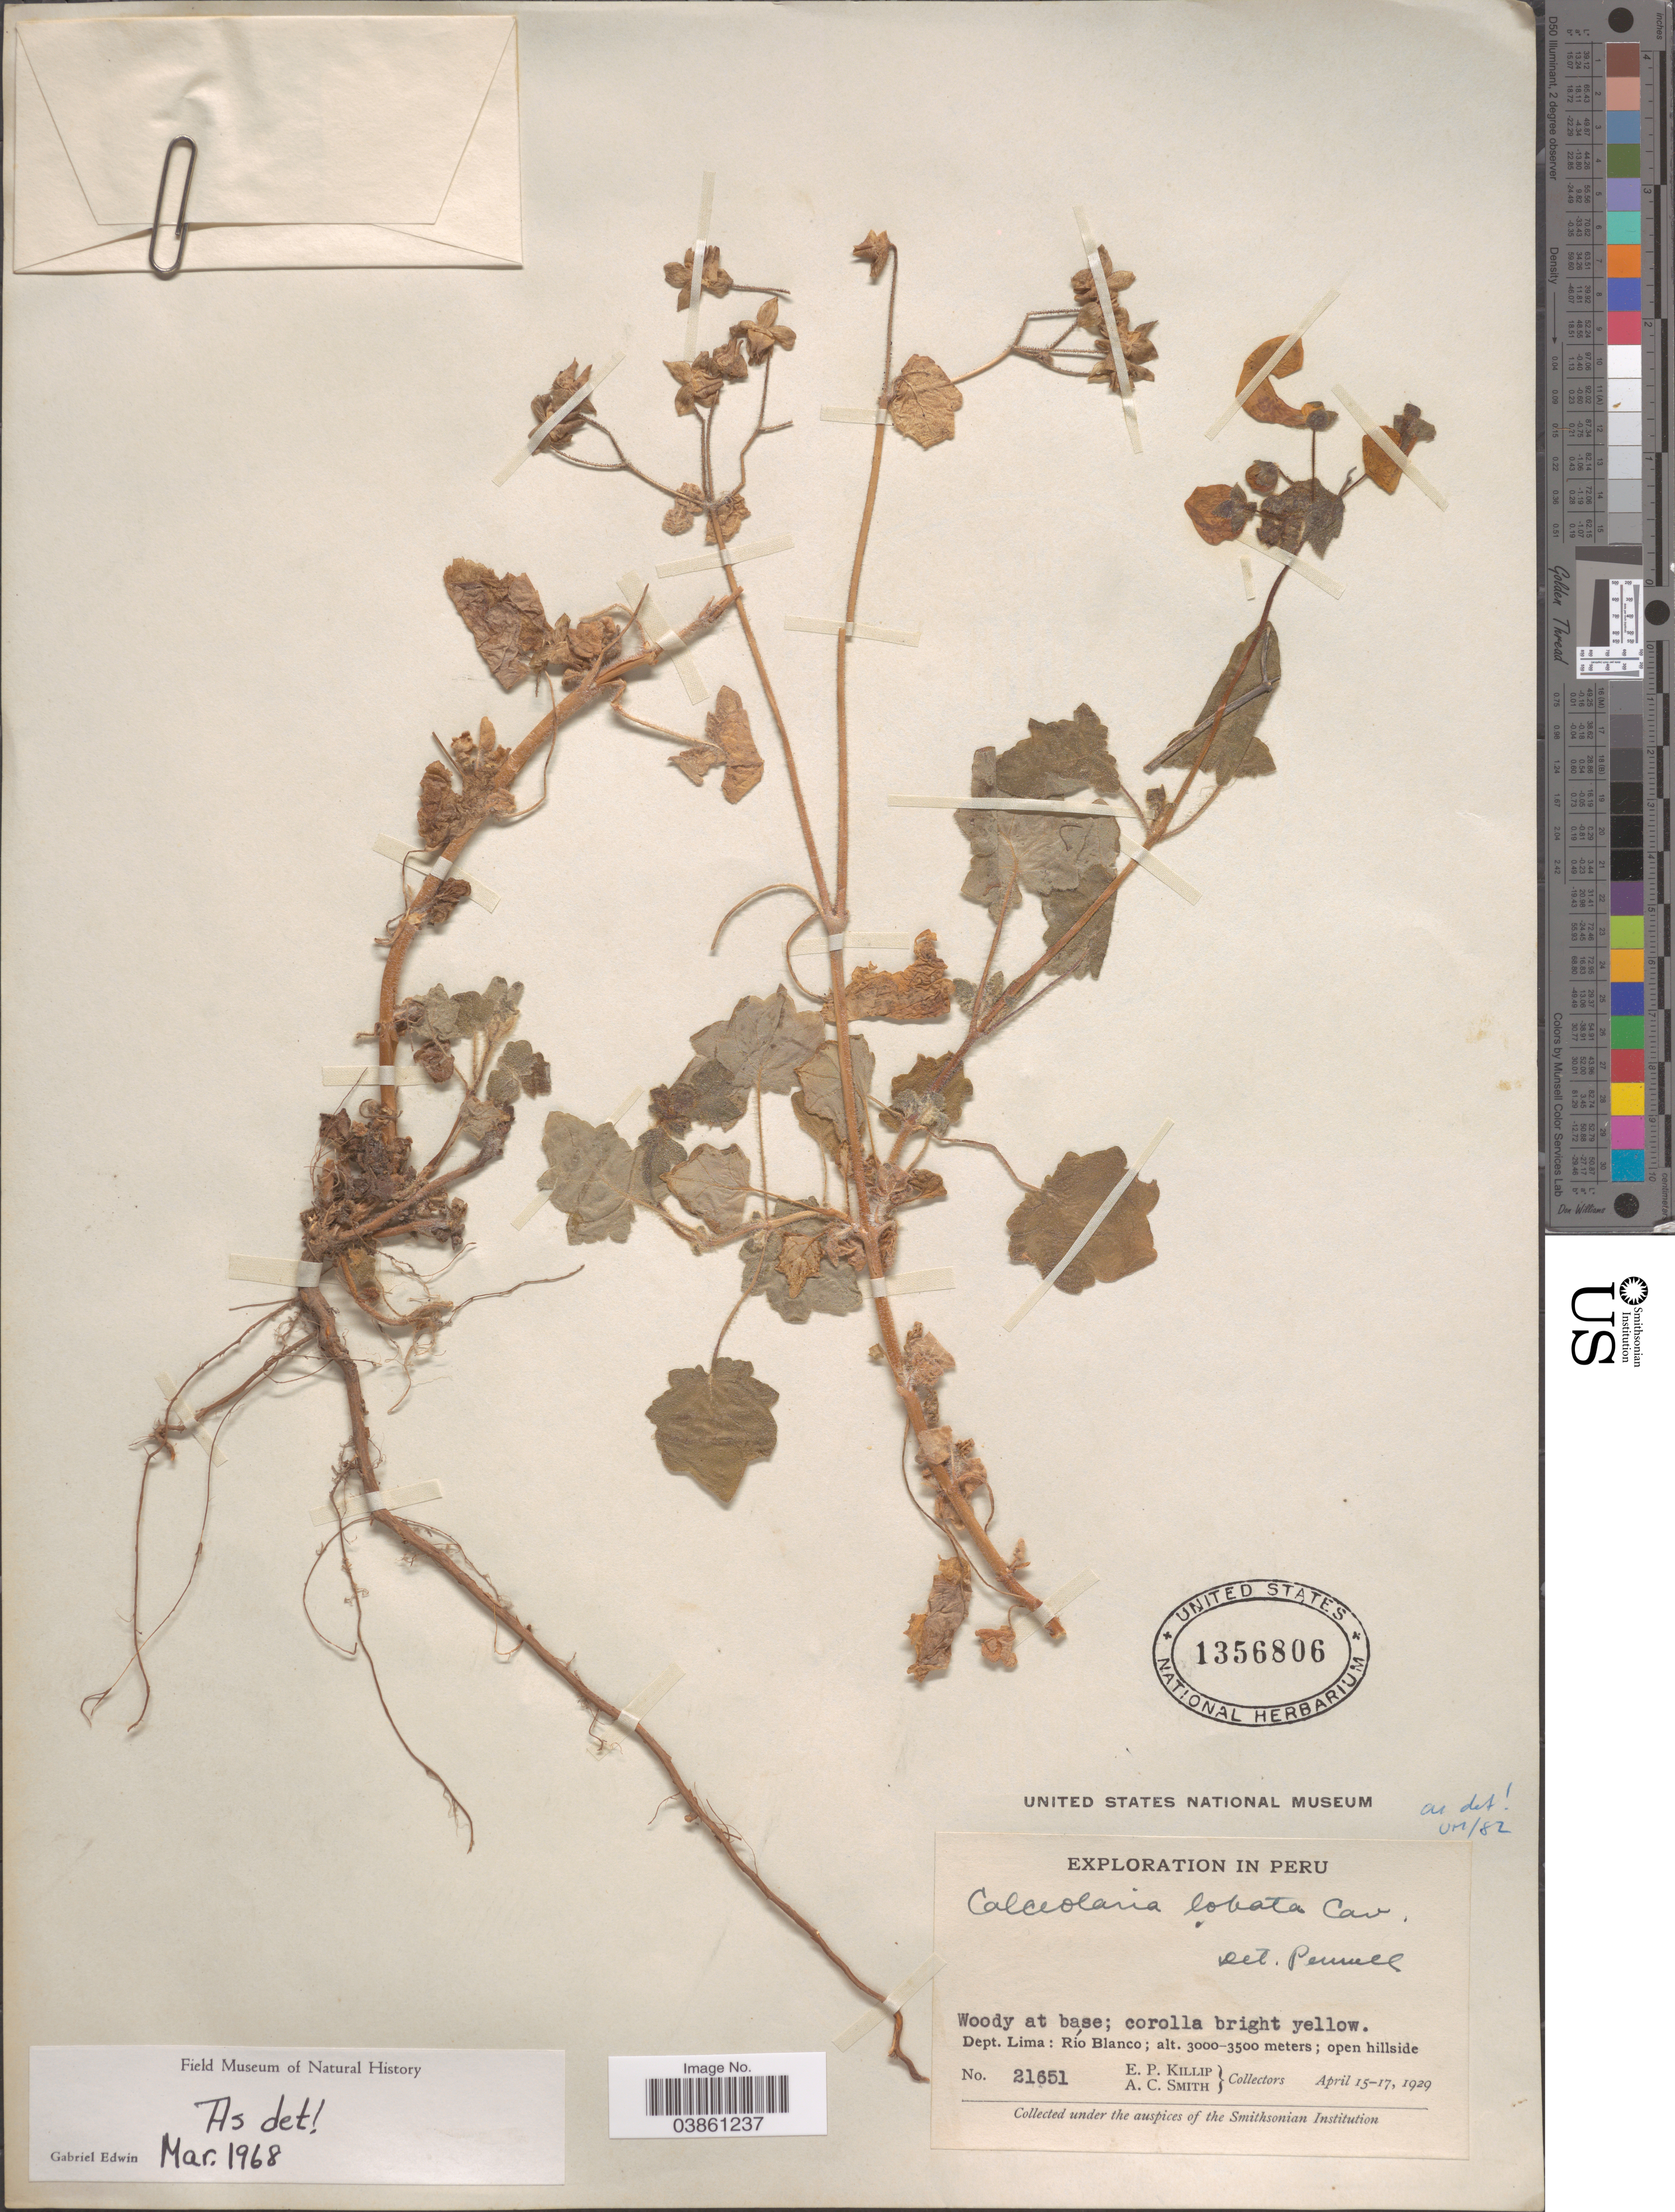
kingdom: Plantae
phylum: Tracheophyta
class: Magnoliopsida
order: Lamiales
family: Calceolariaceae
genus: Calceolaria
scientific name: Calceolaria lobata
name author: Cav.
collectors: E. P. Killip & A. C. Smith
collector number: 21651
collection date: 1929-04-15/1929-04-17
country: Peru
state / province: Lima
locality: Dept. Lima: Río Blanco.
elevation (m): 3000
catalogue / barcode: US 1356806